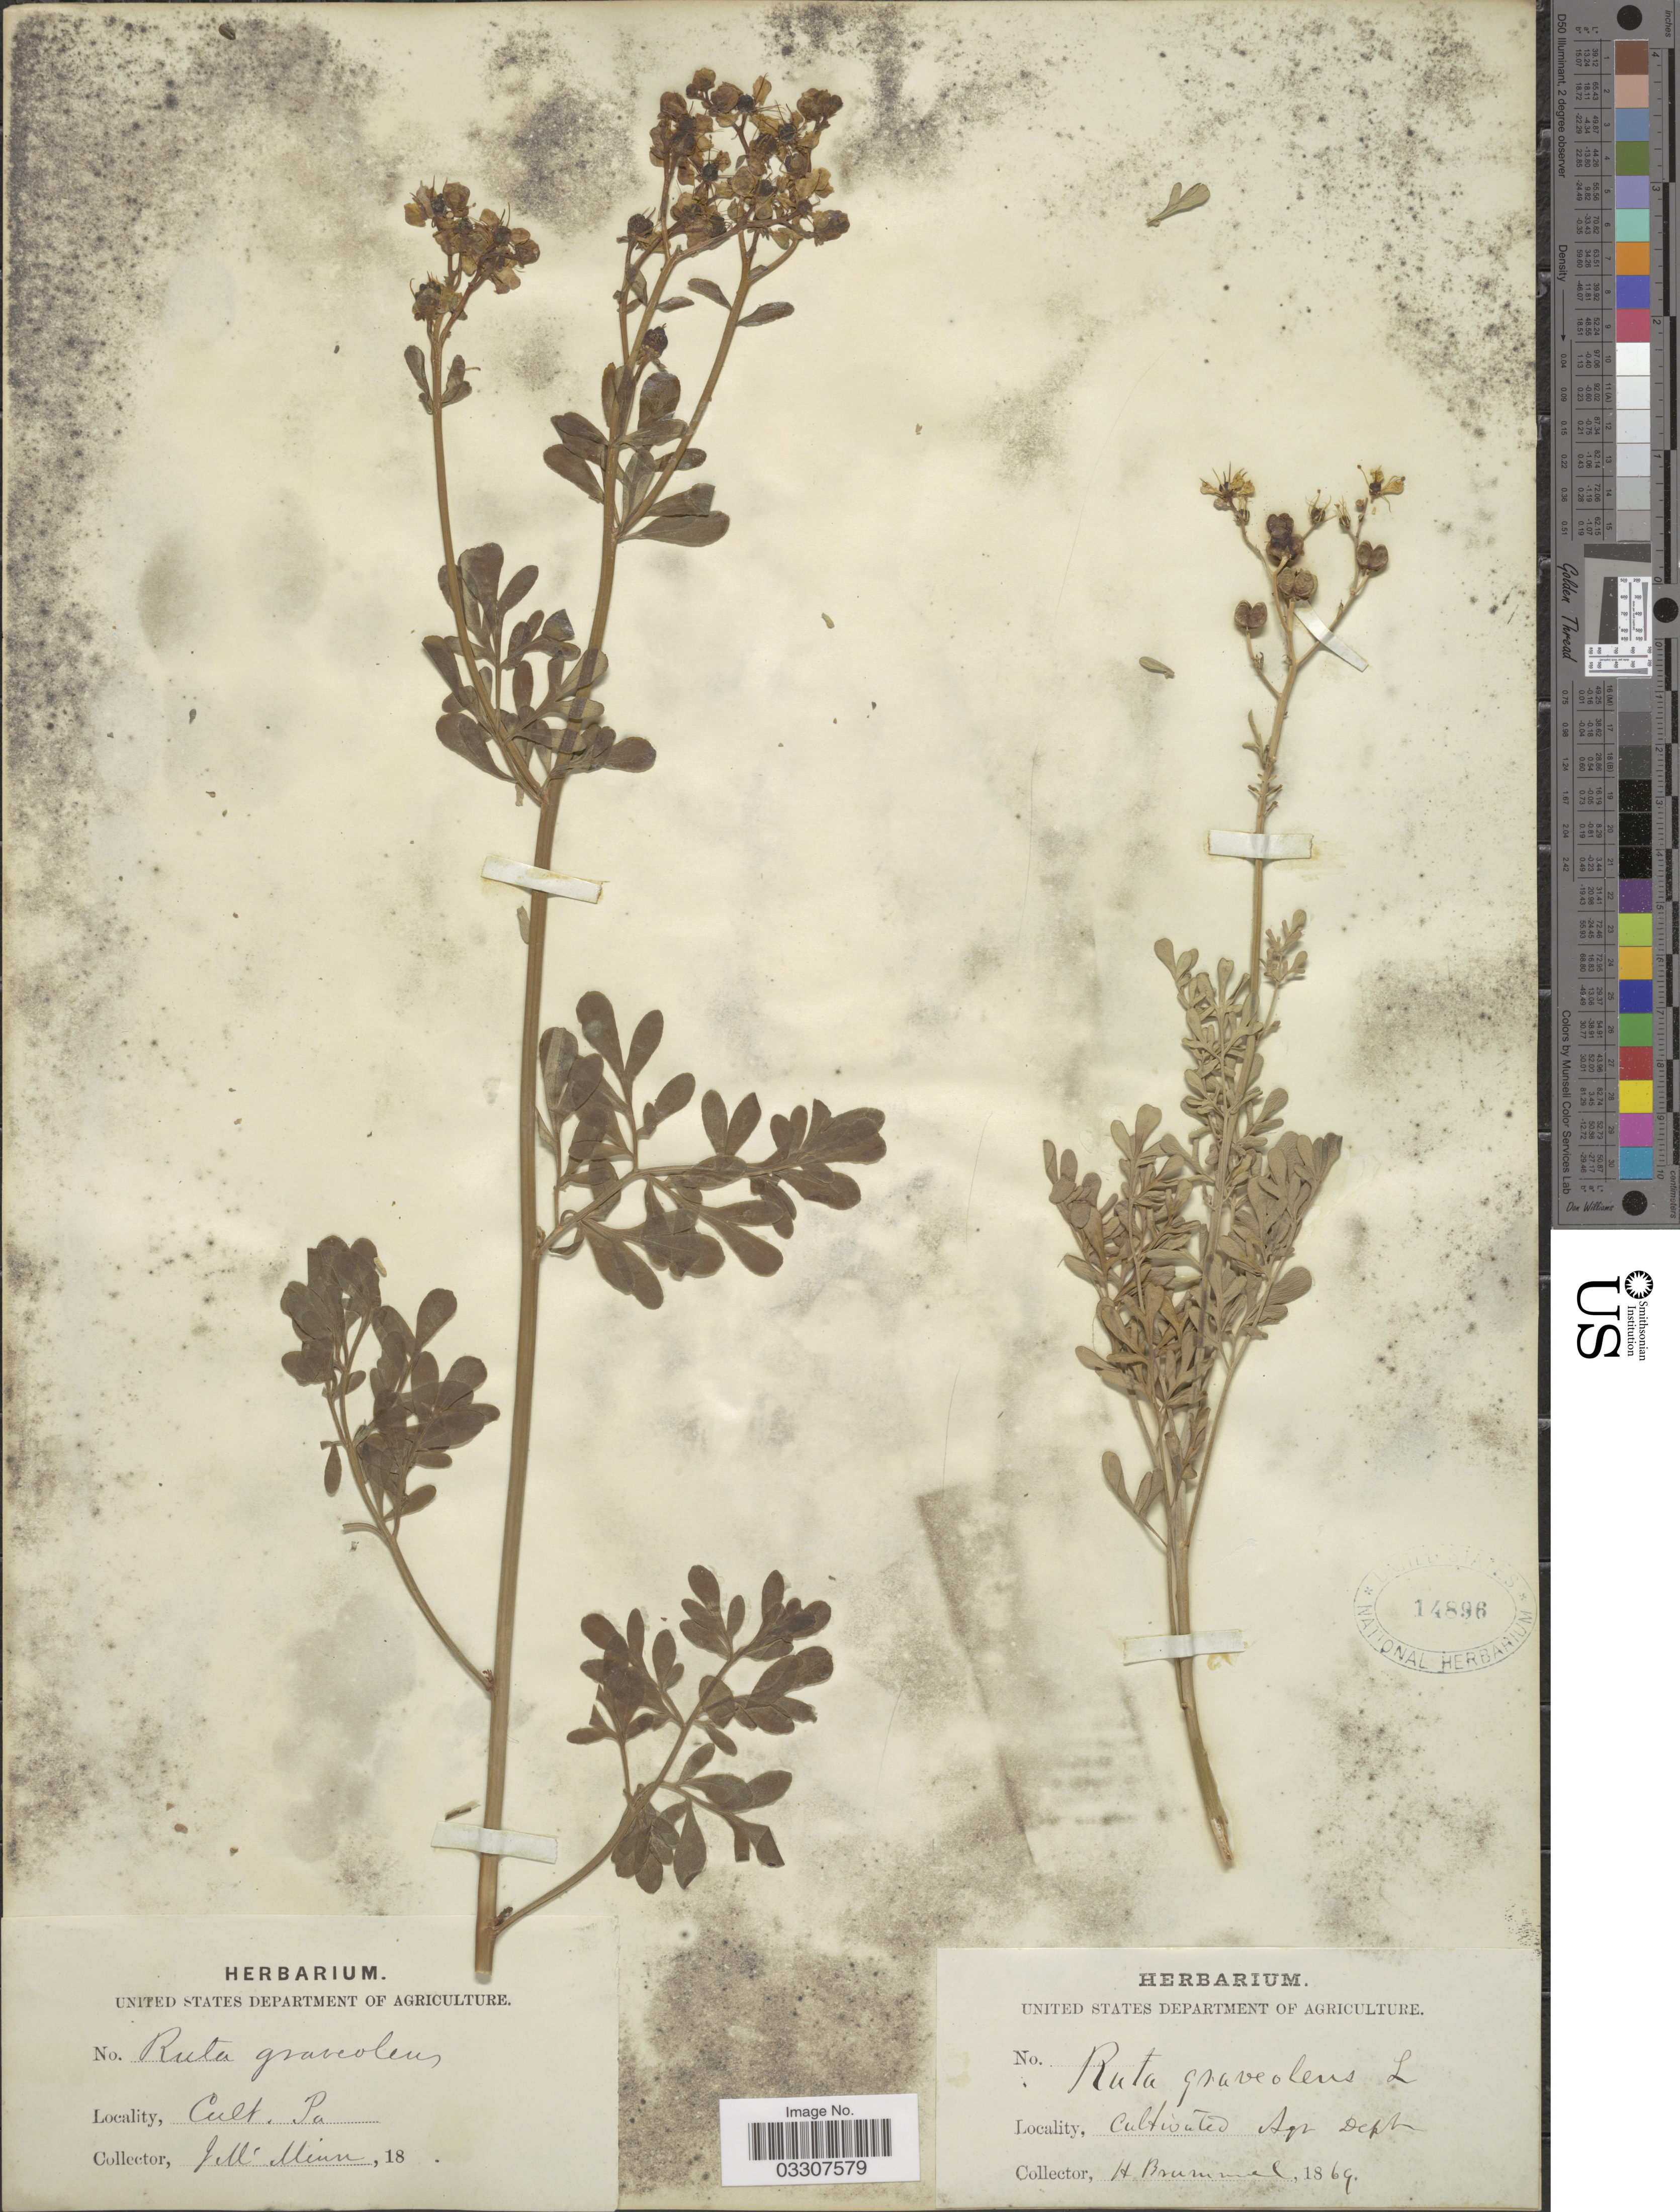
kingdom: Plantae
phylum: Tracheophyta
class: Magnoliopsida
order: Sapindales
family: Rutaceae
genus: Ruta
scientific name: Ruta graveolens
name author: L.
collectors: J. Minn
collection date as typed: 18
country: United States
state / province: Pennsylvania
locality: Cult.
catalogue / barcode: US 14896